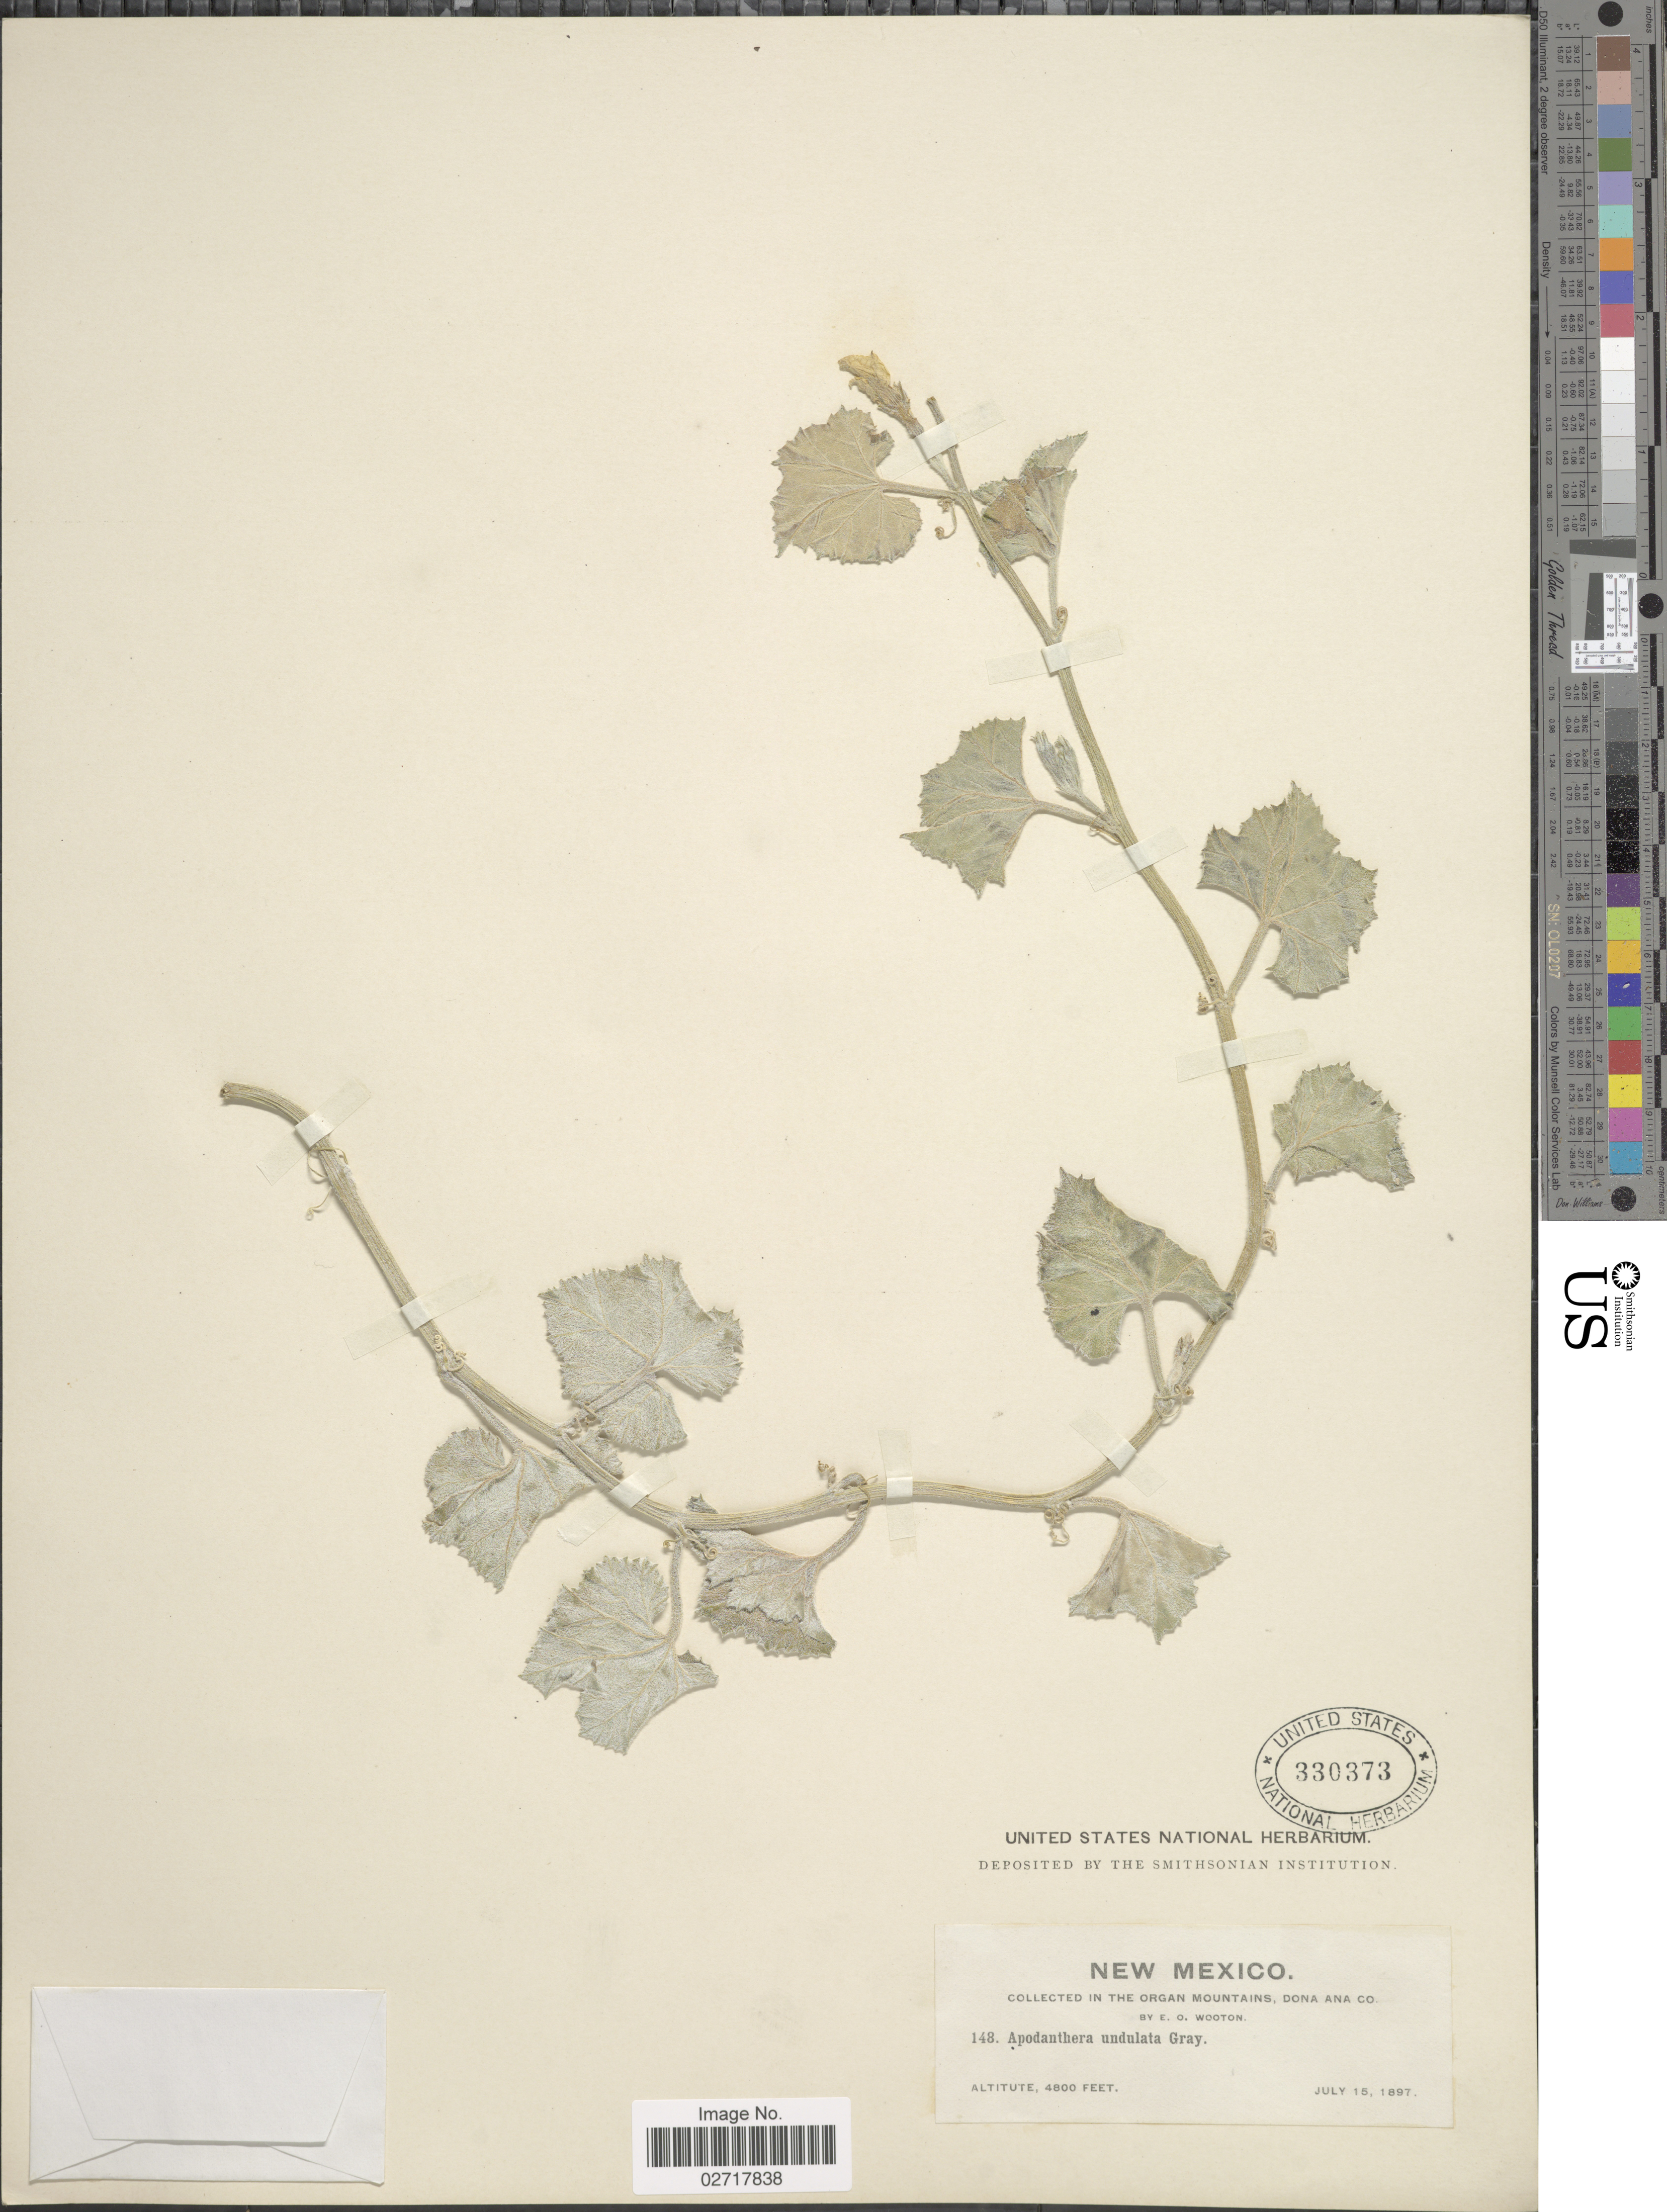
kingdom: Plantae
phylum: Tracheophyta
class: Magnoliopsida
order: Cucurbitales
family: Cucurbitaceae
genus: Apodanthera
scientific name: Apodanthera undulata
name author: A. Gray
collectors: E. O. Wooton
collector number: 148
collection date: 1897-07-15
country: United States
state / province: New Mexico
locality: In the Organ Mountains, Dona Ana Co.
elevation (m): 1463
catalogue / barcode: US 330373